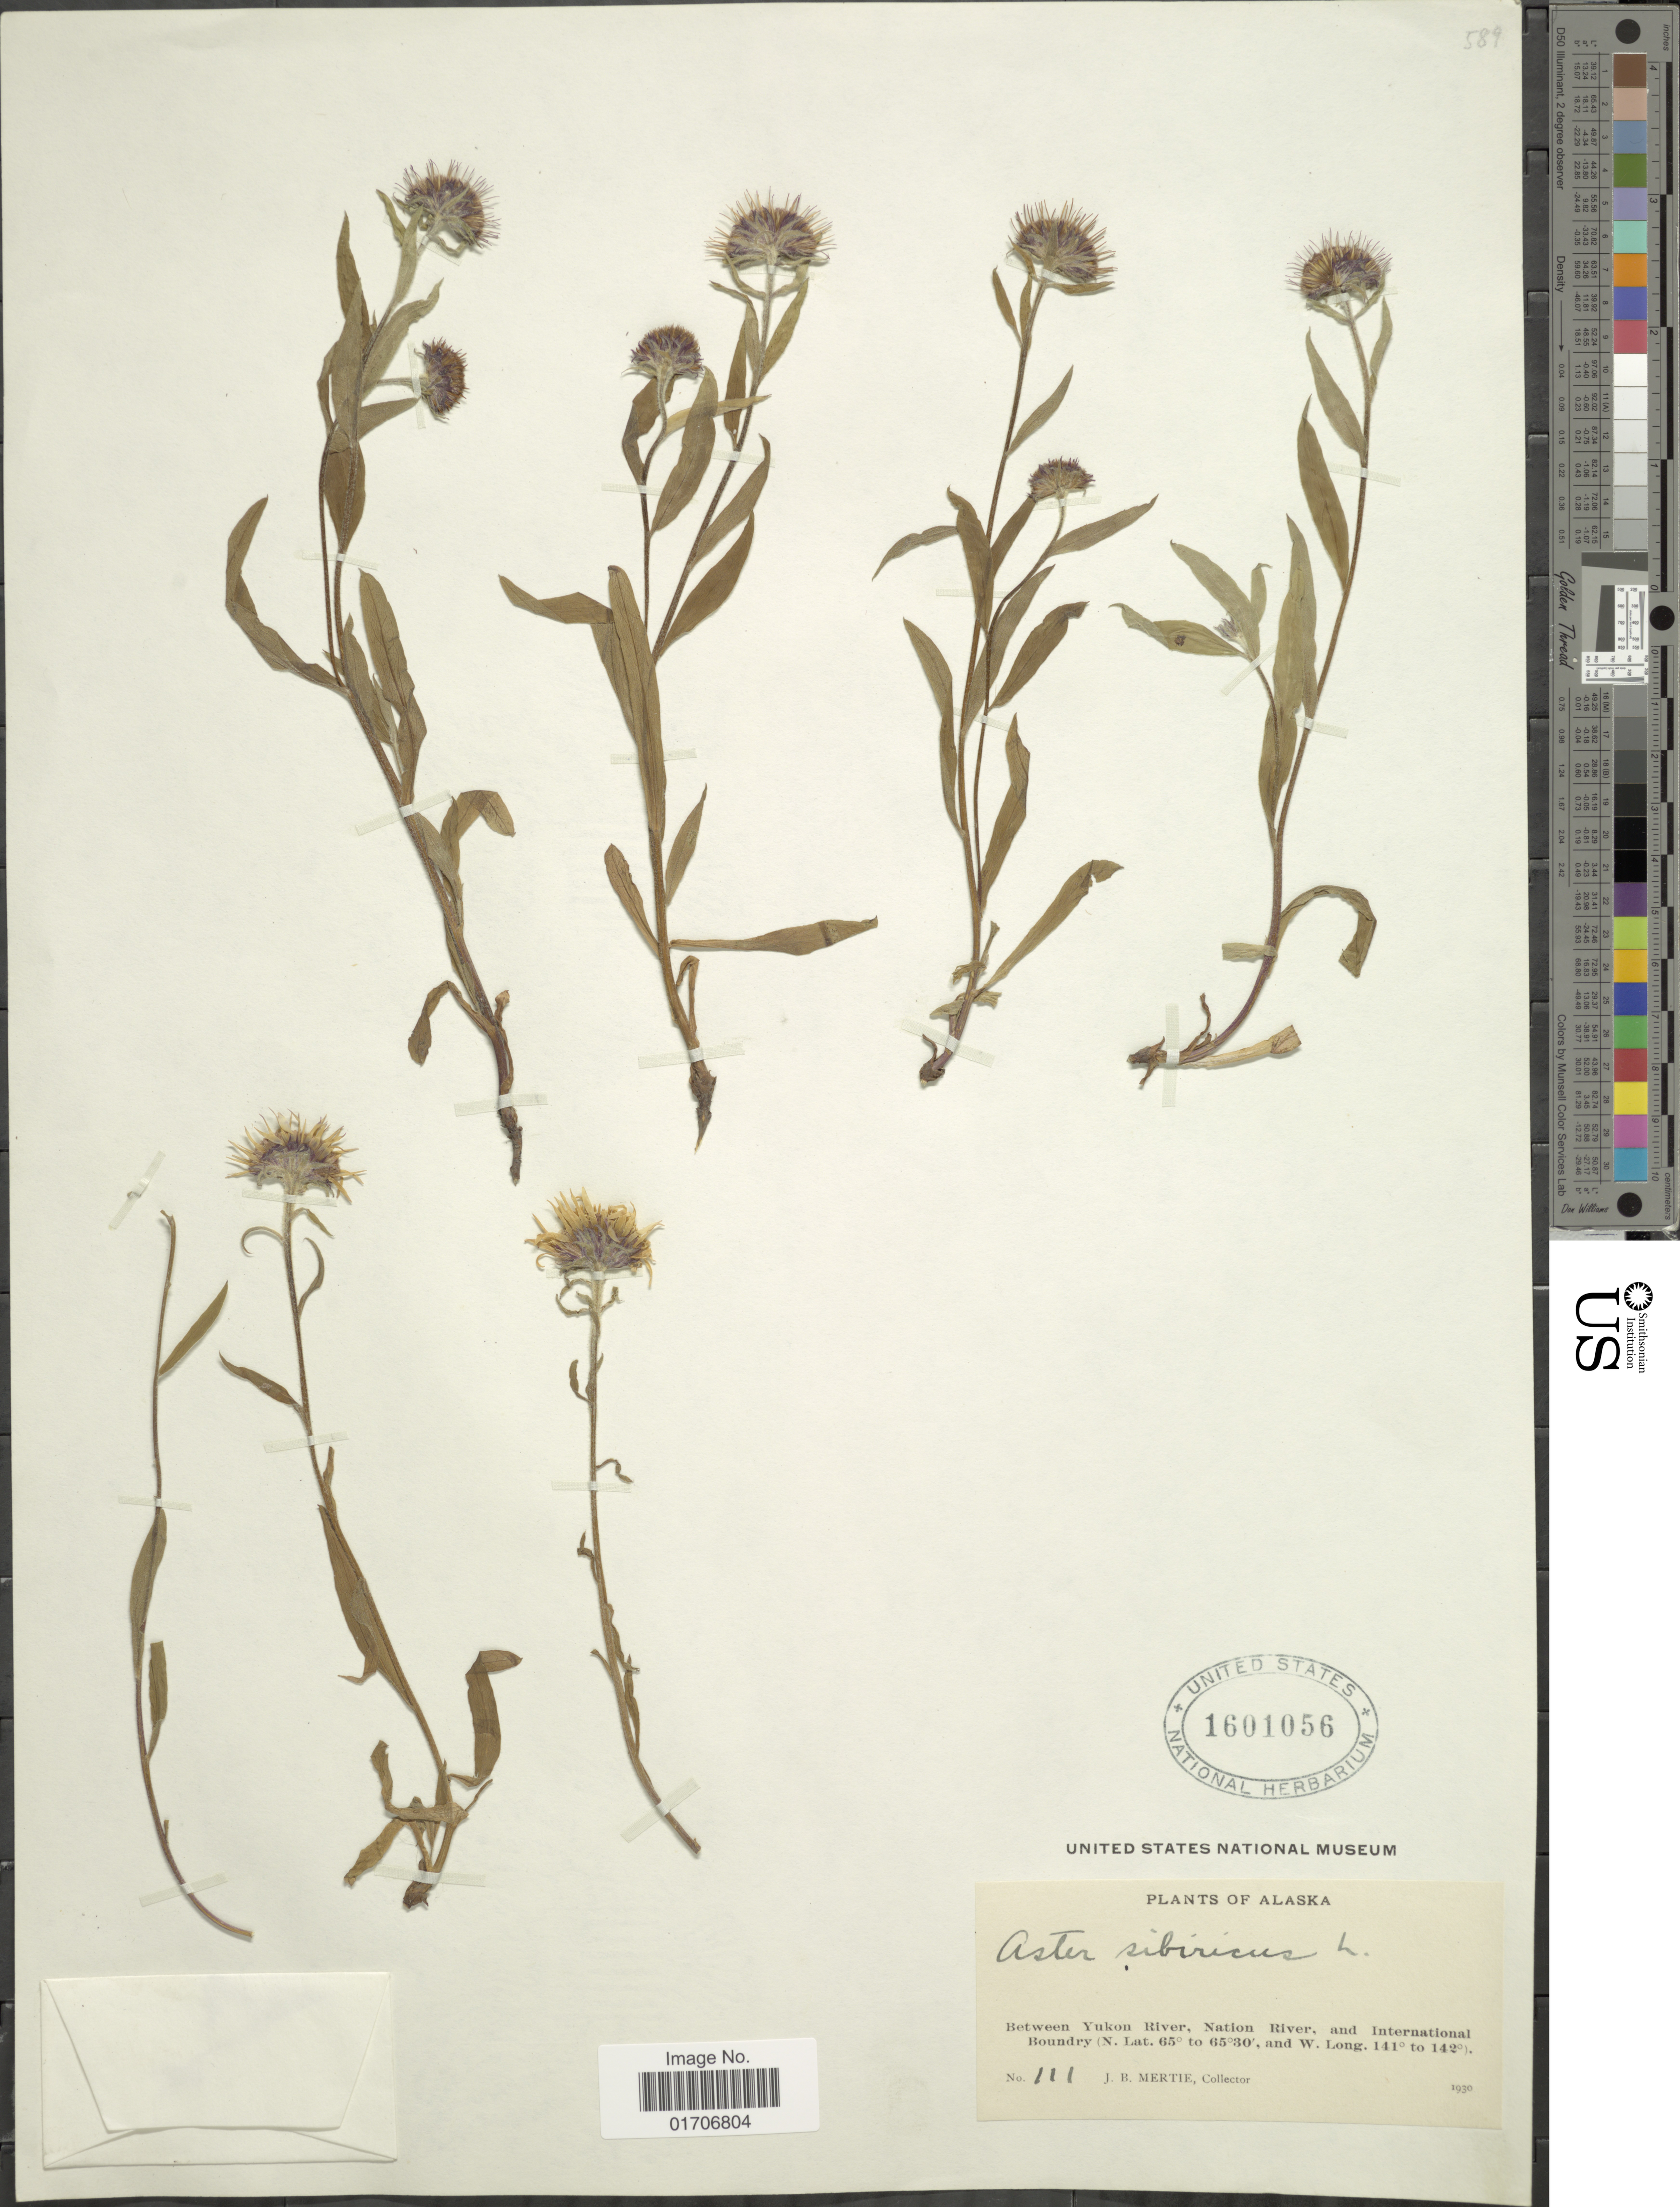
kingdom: Plantae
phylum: Tracheophyta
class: Magnoliopsida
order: Asterales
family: Asteraceae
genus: Eurybia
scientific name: Eurybia sibirica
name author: (L.) G.L. Nesom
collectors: J. Mertie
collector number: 111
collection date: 1930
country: United States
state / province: Alaska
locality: Between Yukon River, Nation River, and International Boundary.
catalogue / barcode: US 1601056